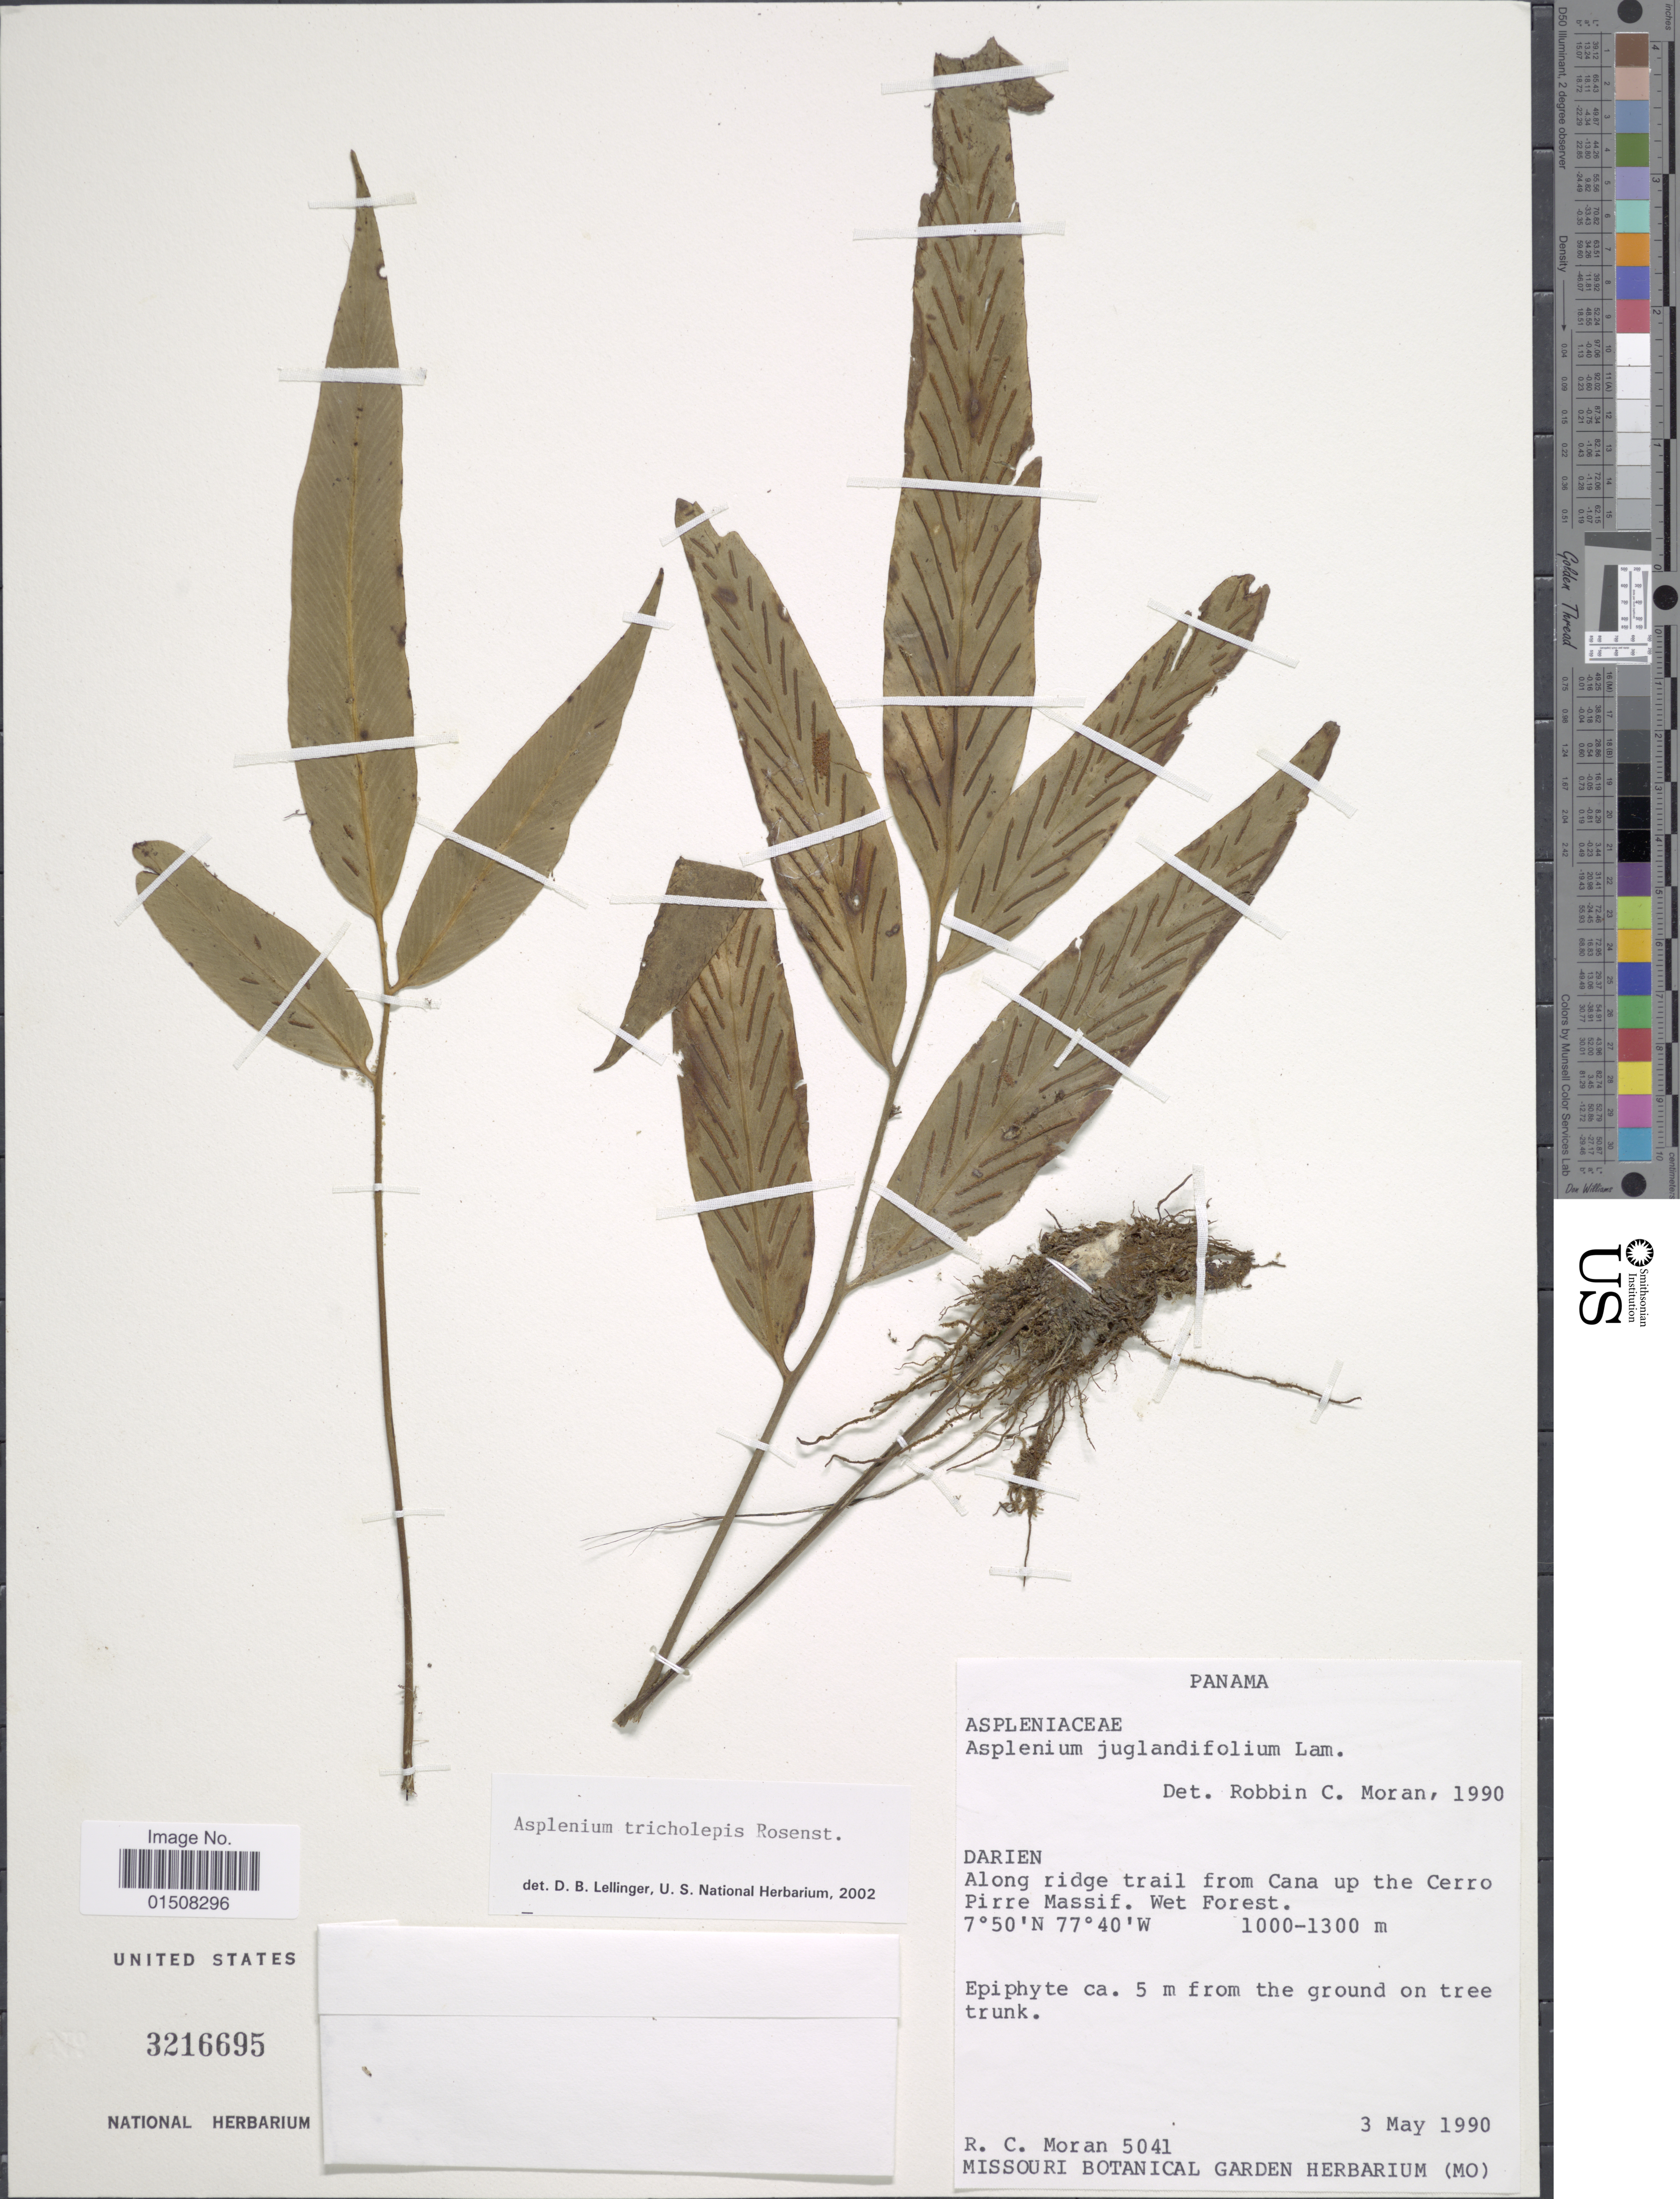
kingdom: Plantae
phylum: Tracheophyta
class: Polypodiopsida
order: Polypodiales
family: Aspleniaceae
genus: Asplenium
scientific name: Asplenium tricholepis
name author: Rosenst.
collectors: R. C. Moran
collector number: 5041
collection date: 1990-05-03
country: Panama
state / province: Darién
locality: Along ridge trail from Cana up the Cerro Pirre Massif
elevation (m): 1000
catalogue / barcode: US 3216695